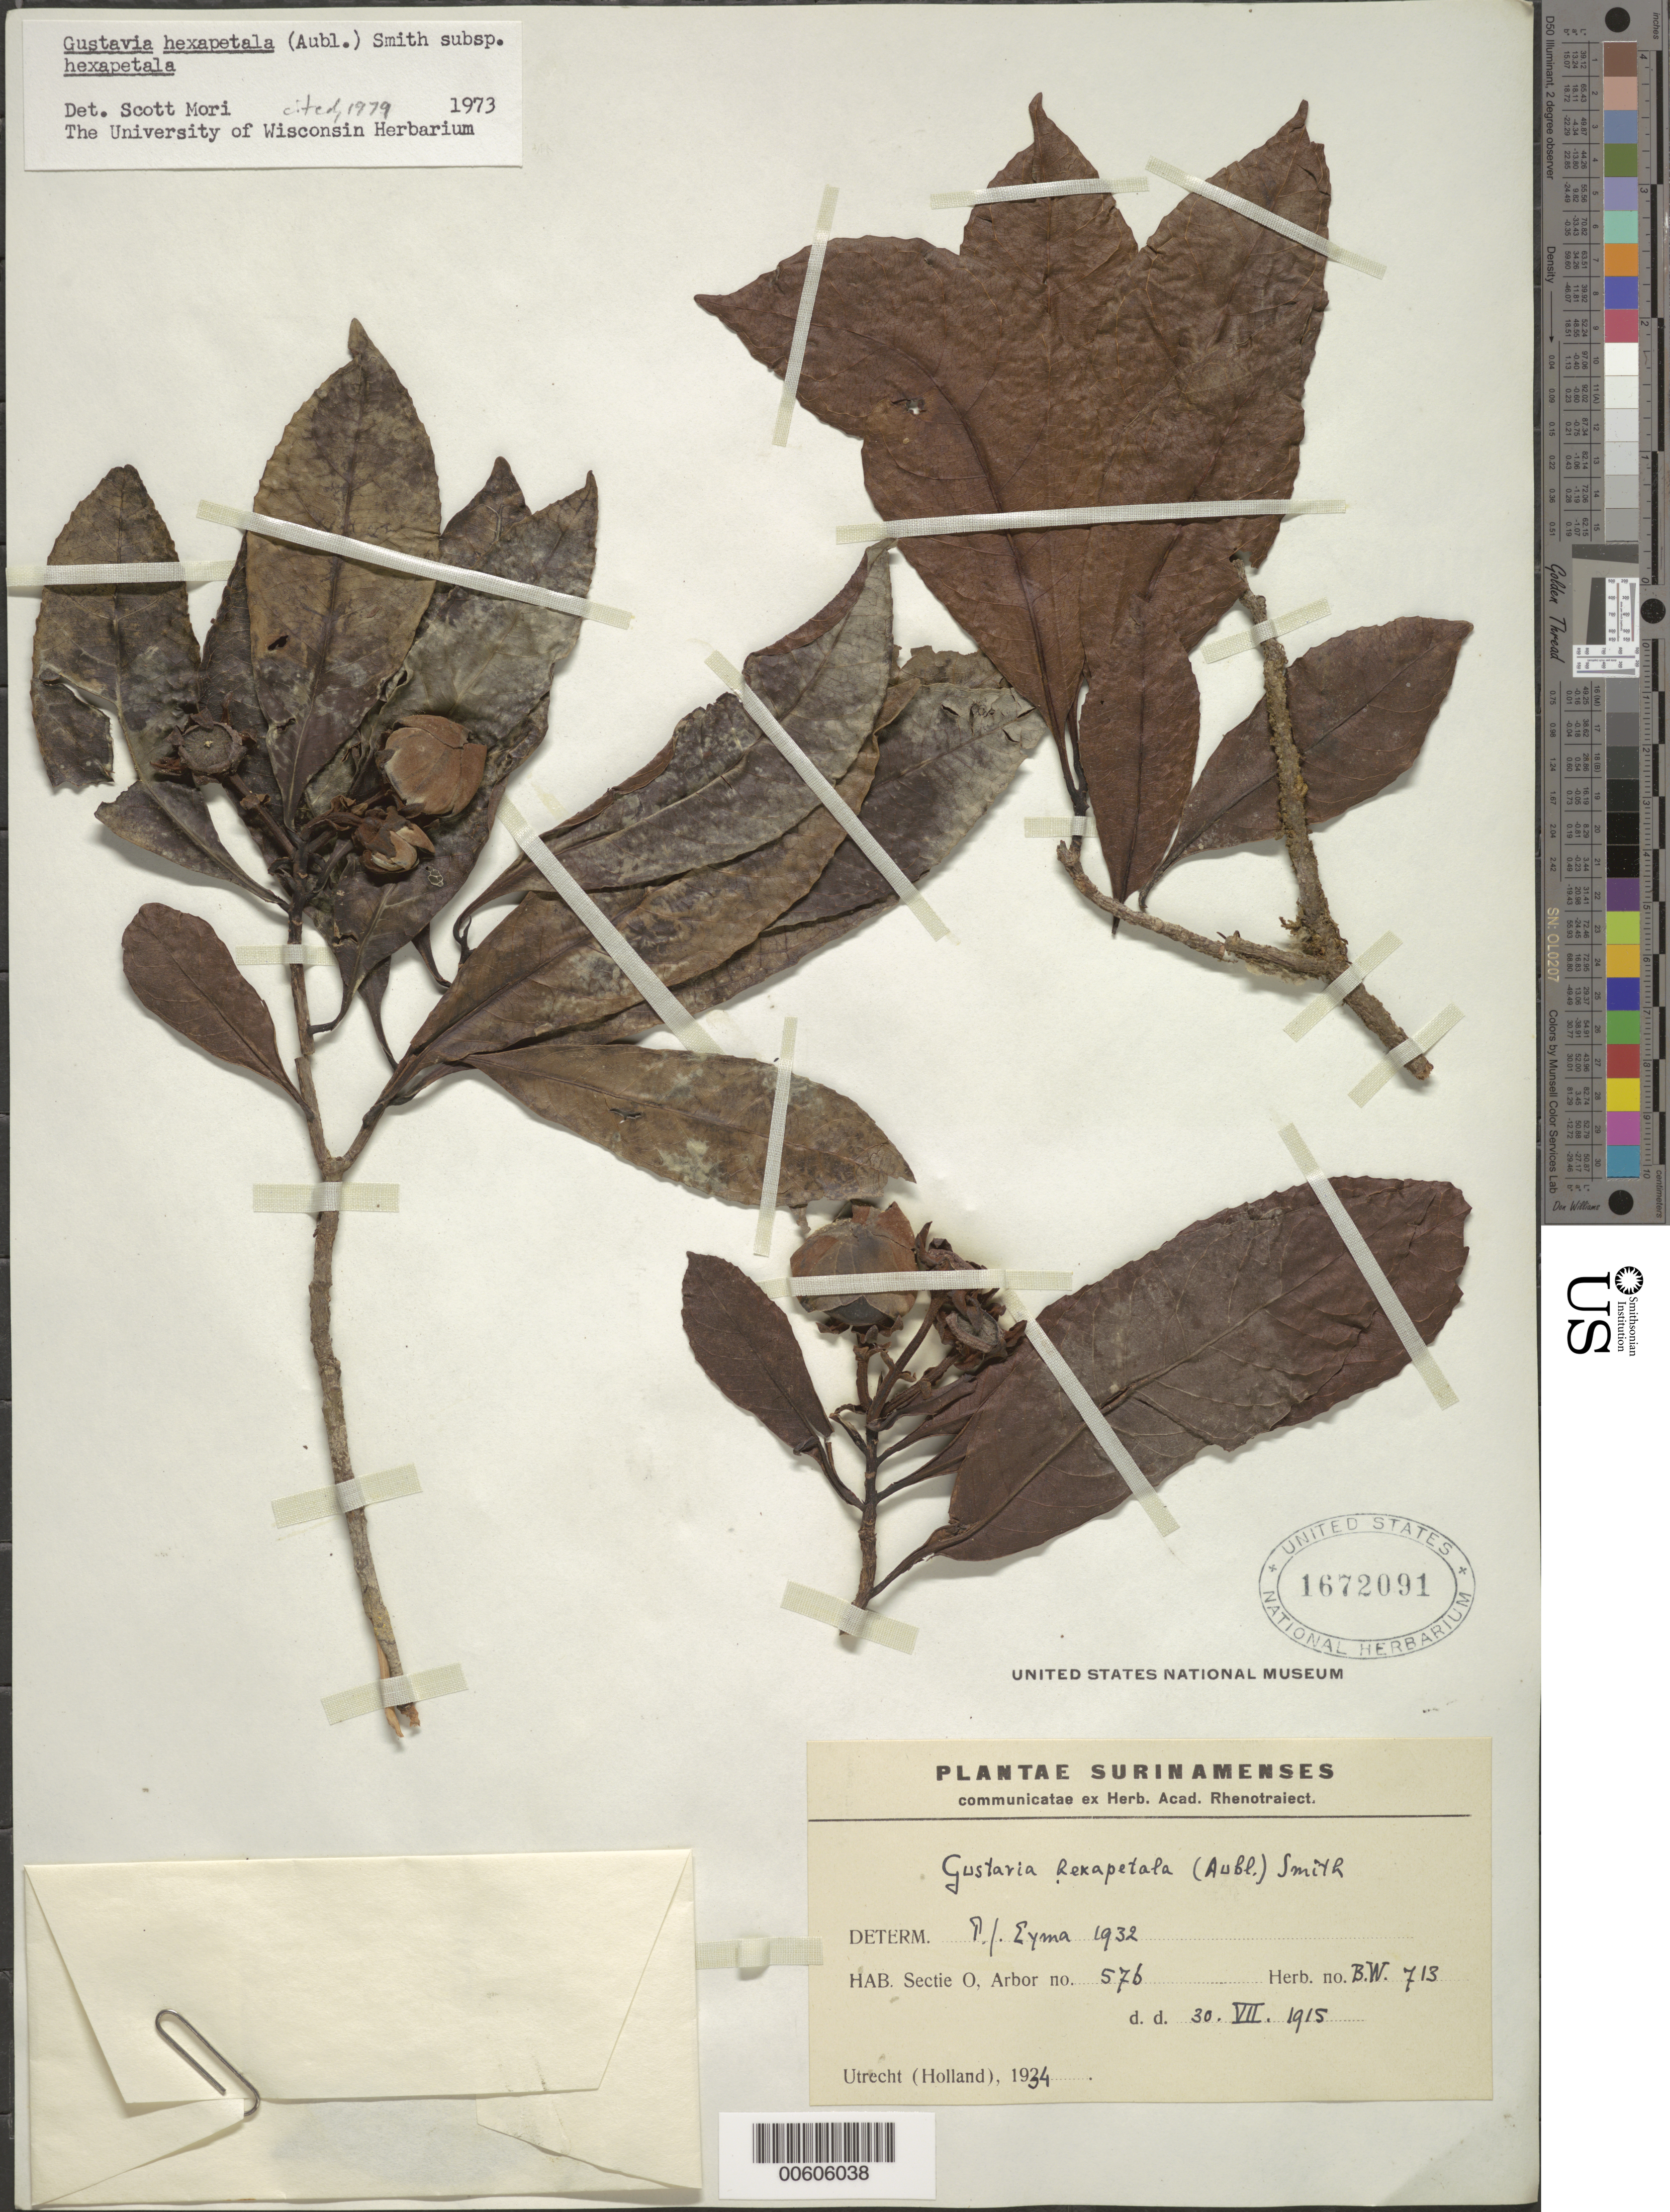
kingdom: Plantae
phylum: Tracheophyta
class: Magnoliopsida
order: Ericales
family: Lecythidaceae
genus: Gustavia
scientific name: Gustavia hexapetala subsp. hexapetala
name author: (Aubl.) Sm.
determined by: Mori, Scott A.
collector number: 713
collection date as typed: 30-Jul-15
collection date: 1915-07-30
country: Suriname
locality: Sectie O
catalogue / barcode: US 1672091